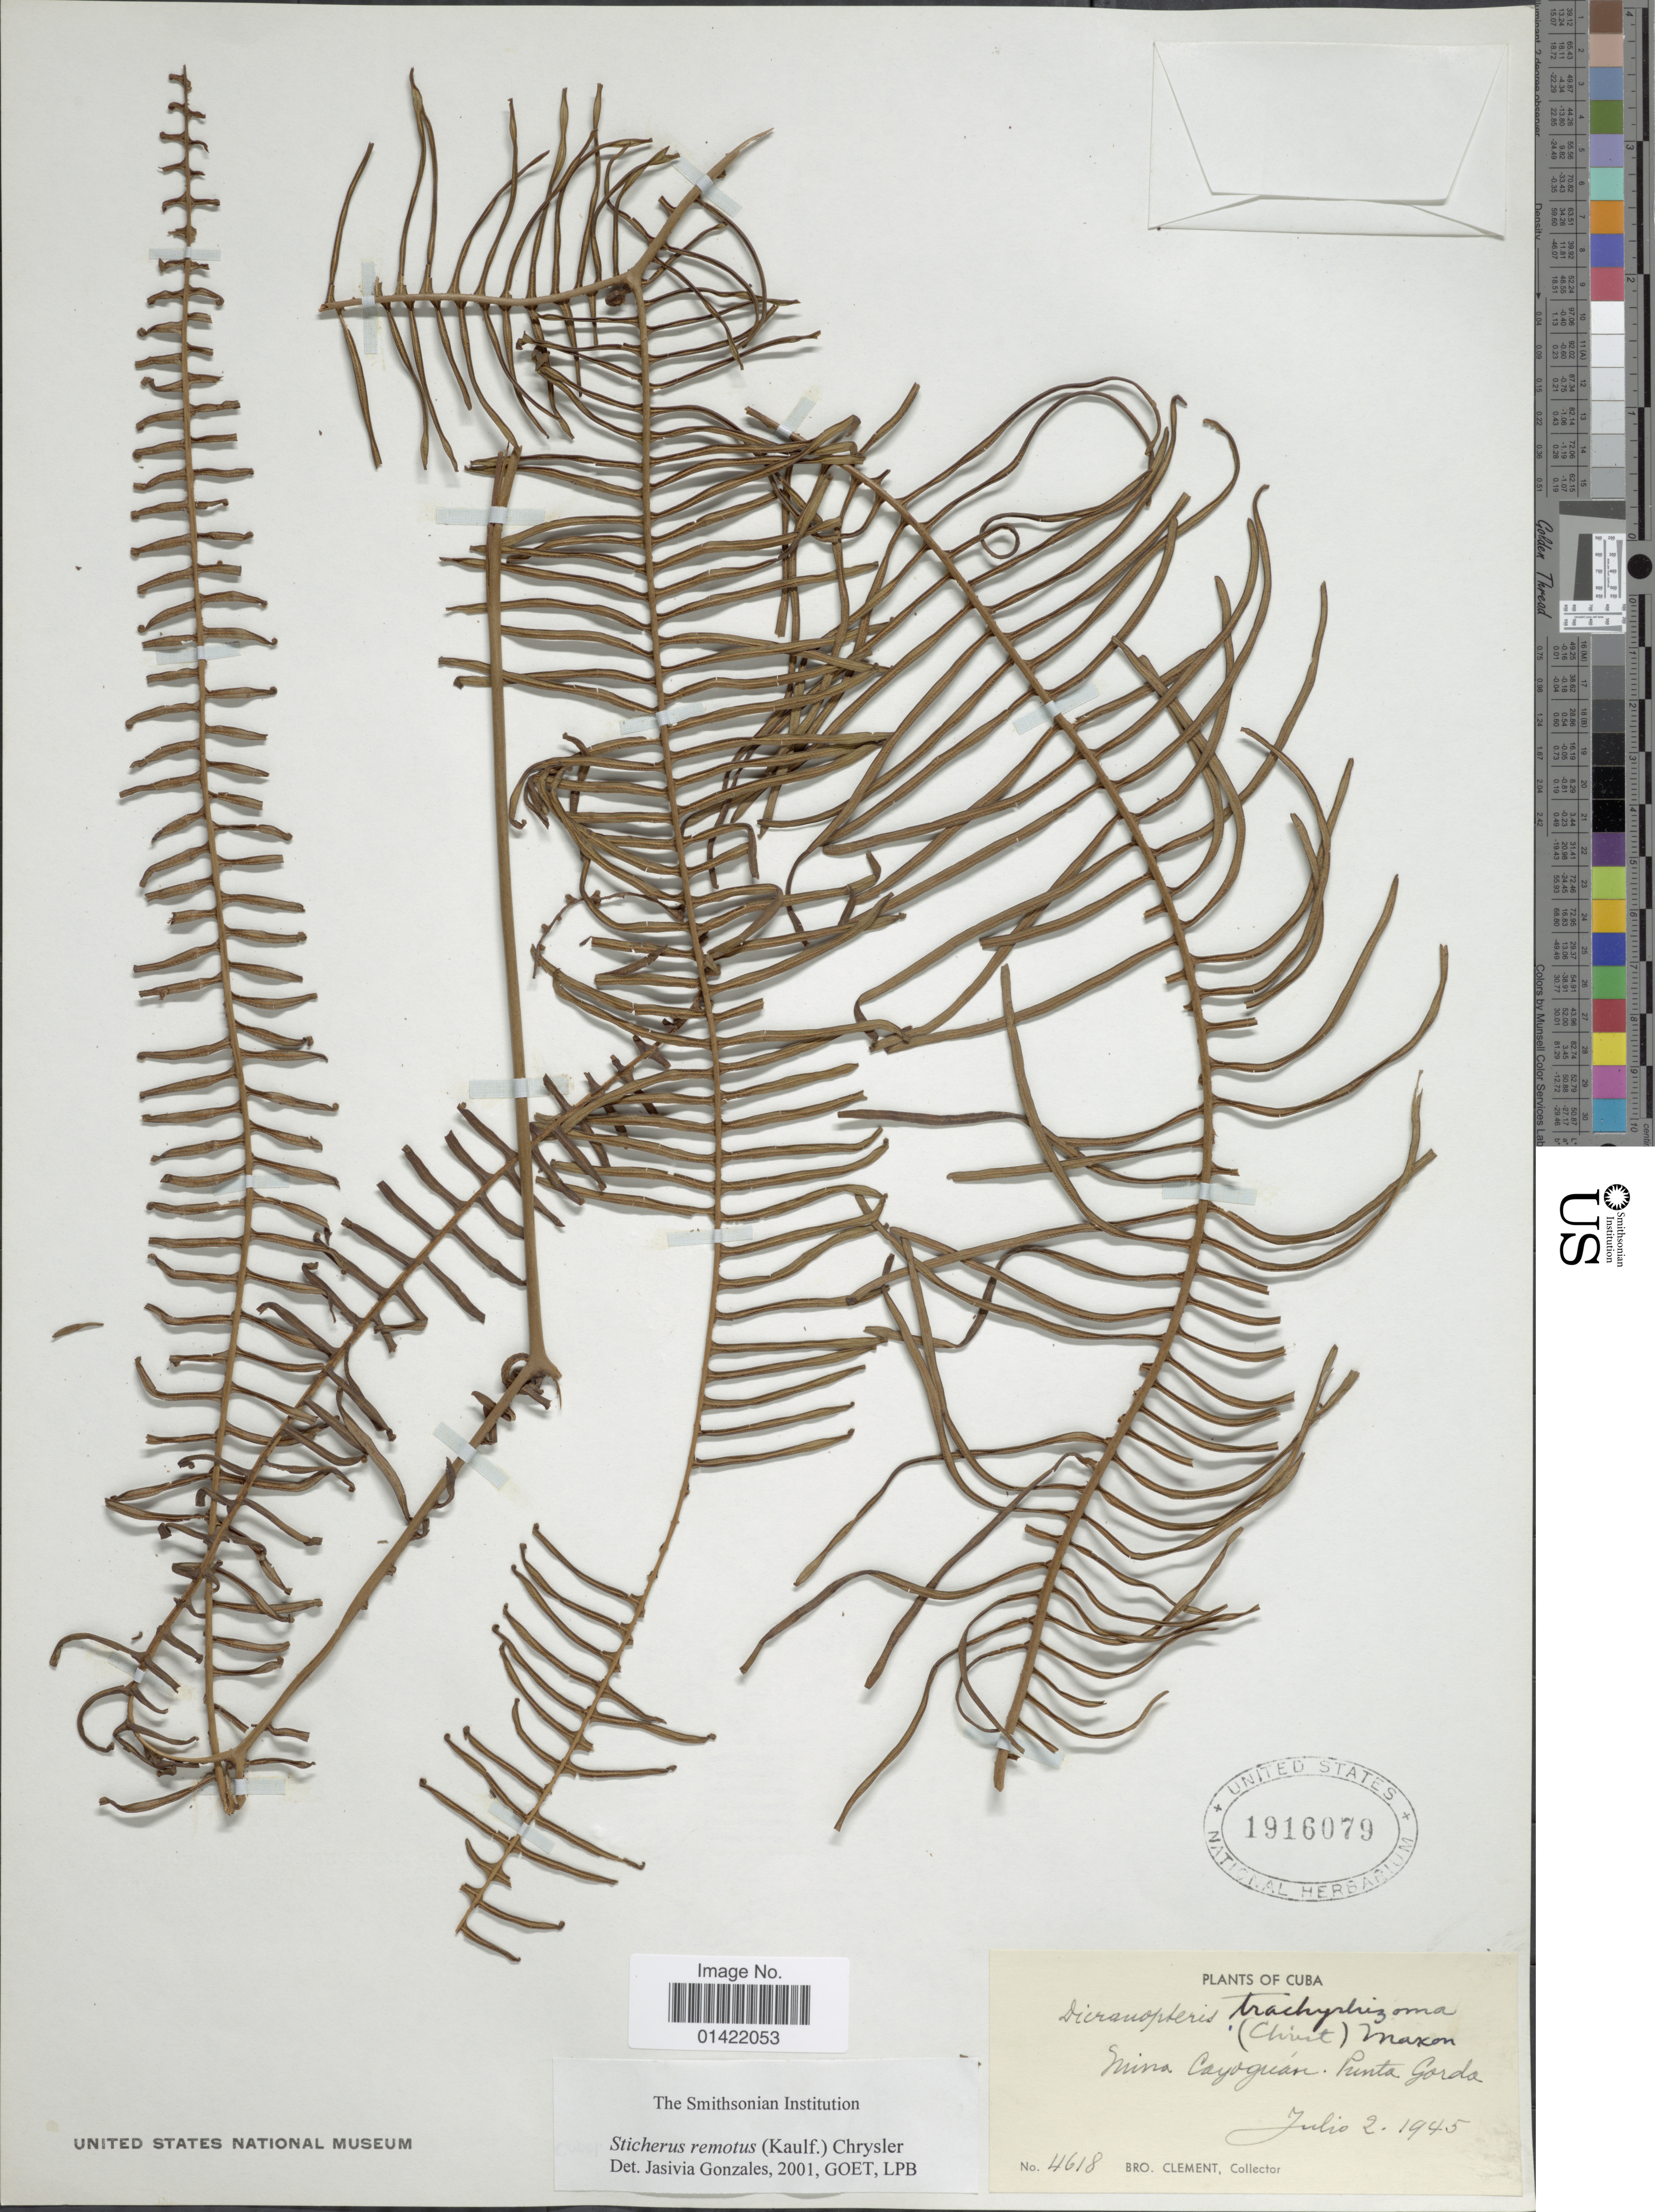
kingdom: Plantae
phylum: Tracheophyta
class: Polypodiopsida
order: Gleicheniales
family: Gleicheniaceae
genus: Sticherus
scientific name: Sticherus remotus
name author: (Kaulf.) Chrysler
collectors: B. Clement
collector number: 4618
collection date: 1945-07-02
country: Cuba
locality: Mina Cayoguan. Punta Gorda.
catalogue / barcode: US 1916079